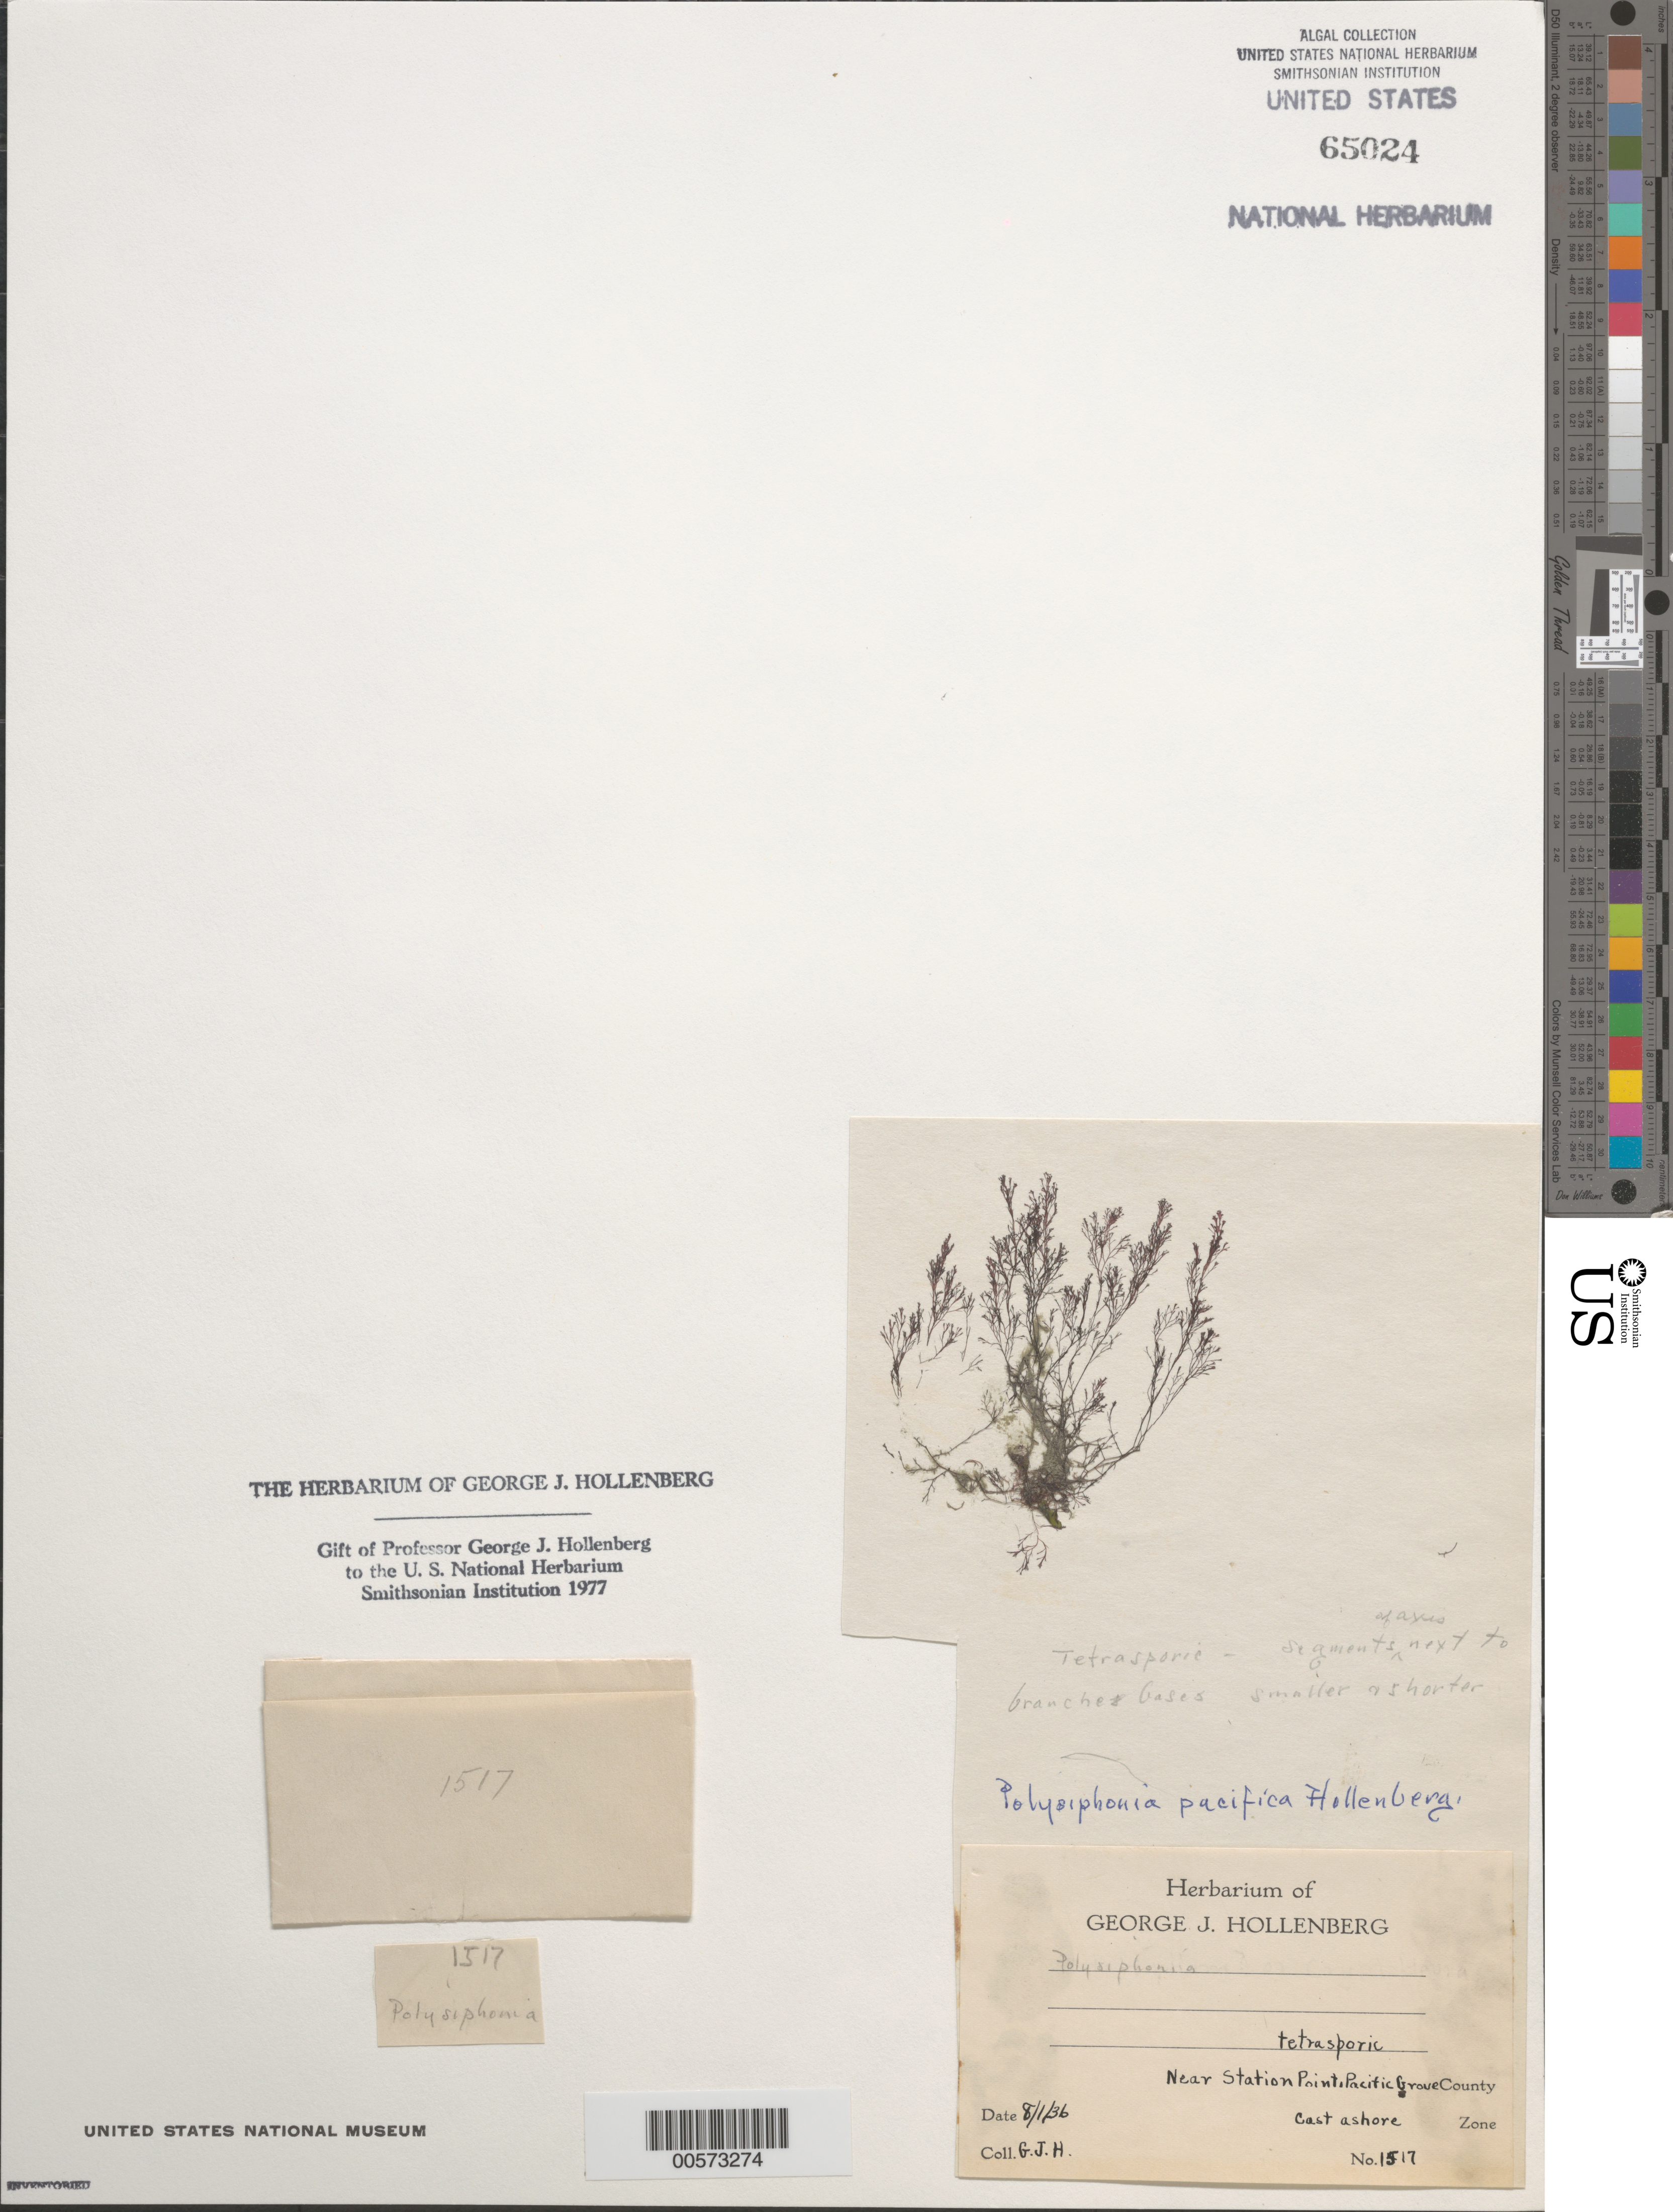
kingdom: Plantae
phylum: Rhodophyta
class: Florideophyceae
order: Ceramiales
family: Rhodomelaceae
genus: Polysiphonia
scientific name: Polysiphonia pacifica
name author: Hollenb.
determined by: Hollenberg, George J.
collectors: G. Hollenberg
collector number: GJH 1517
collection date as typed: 01 Aug 1936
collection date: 1936-08-01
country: United States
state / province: California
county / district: Monterey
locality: Pacific Grove, near Station Point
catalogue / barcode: US 65024